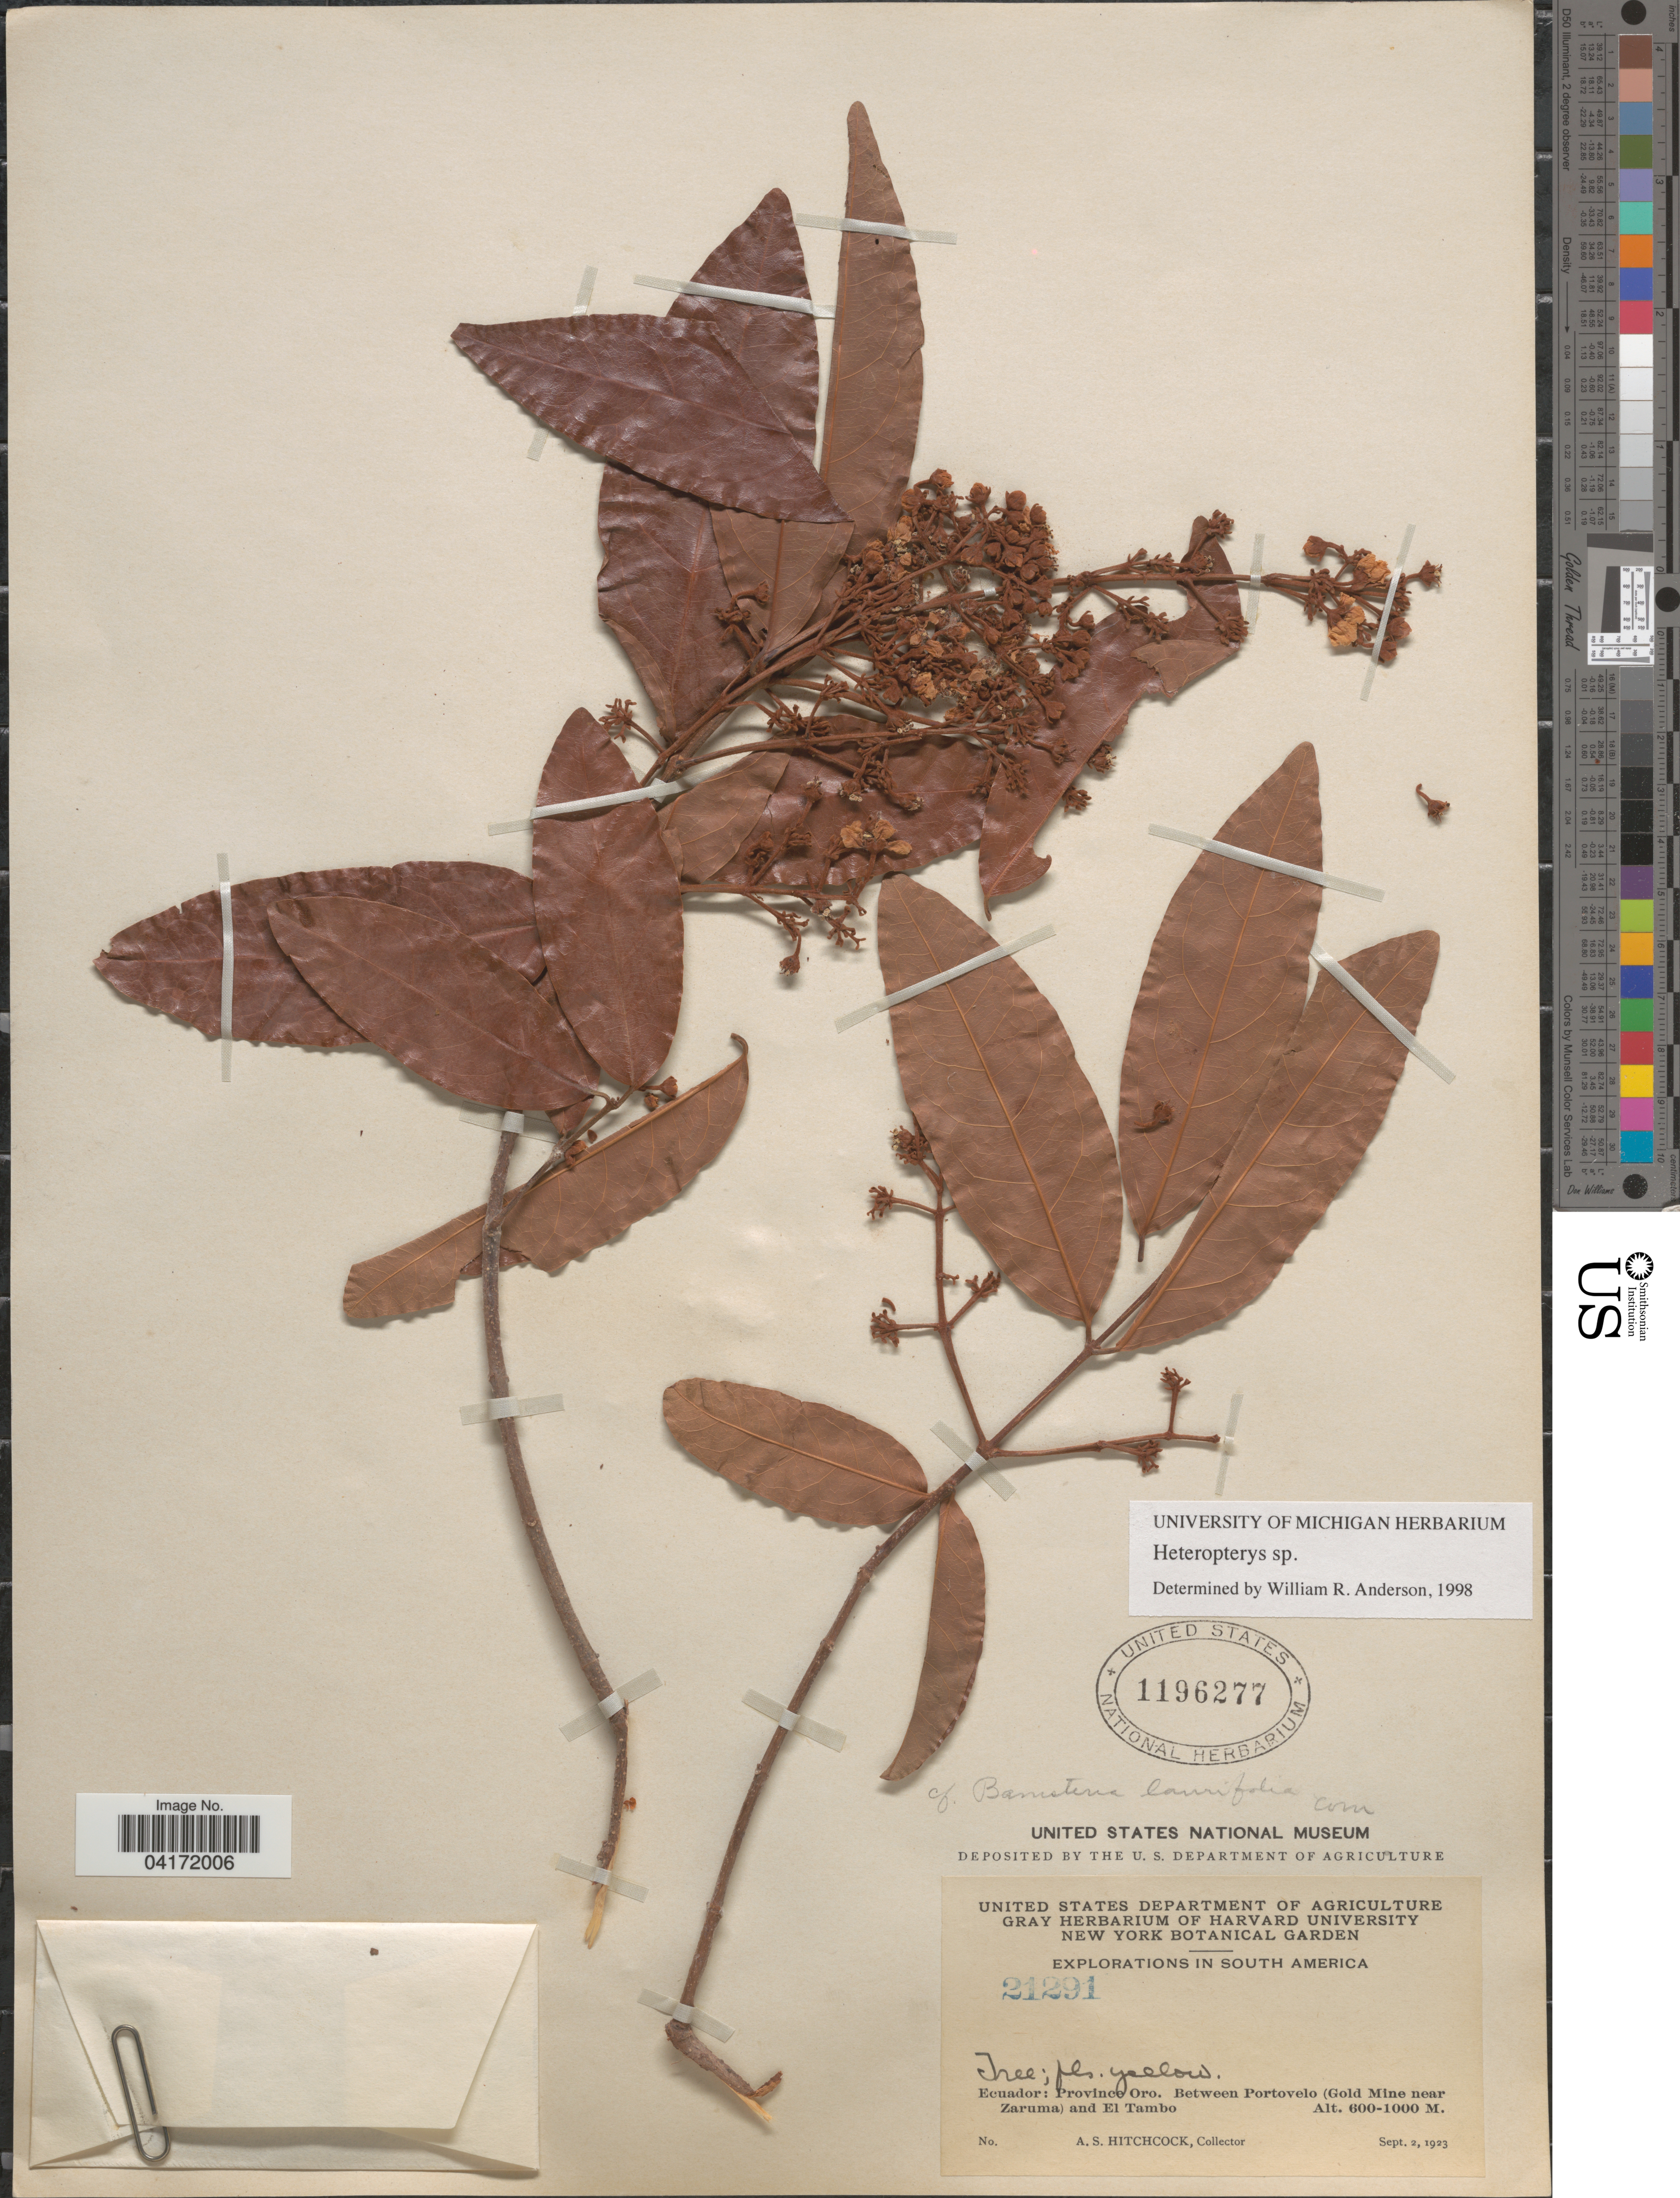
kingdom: Plantae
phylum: Tracheophyta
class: Magnoliopsida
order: Malpighiales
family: Malpighiaceae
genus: Heteropterys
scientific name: Heteropterys sp.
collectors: A. S. Hitchcock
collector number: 21291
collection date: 1923-09-02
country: Ecuador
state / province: El Oro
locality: Explorations in South America. Province Oro. Between Portovelo (Gold Mine near Zaruma) and El Tambo.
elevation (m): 600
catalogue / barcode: US 1196277